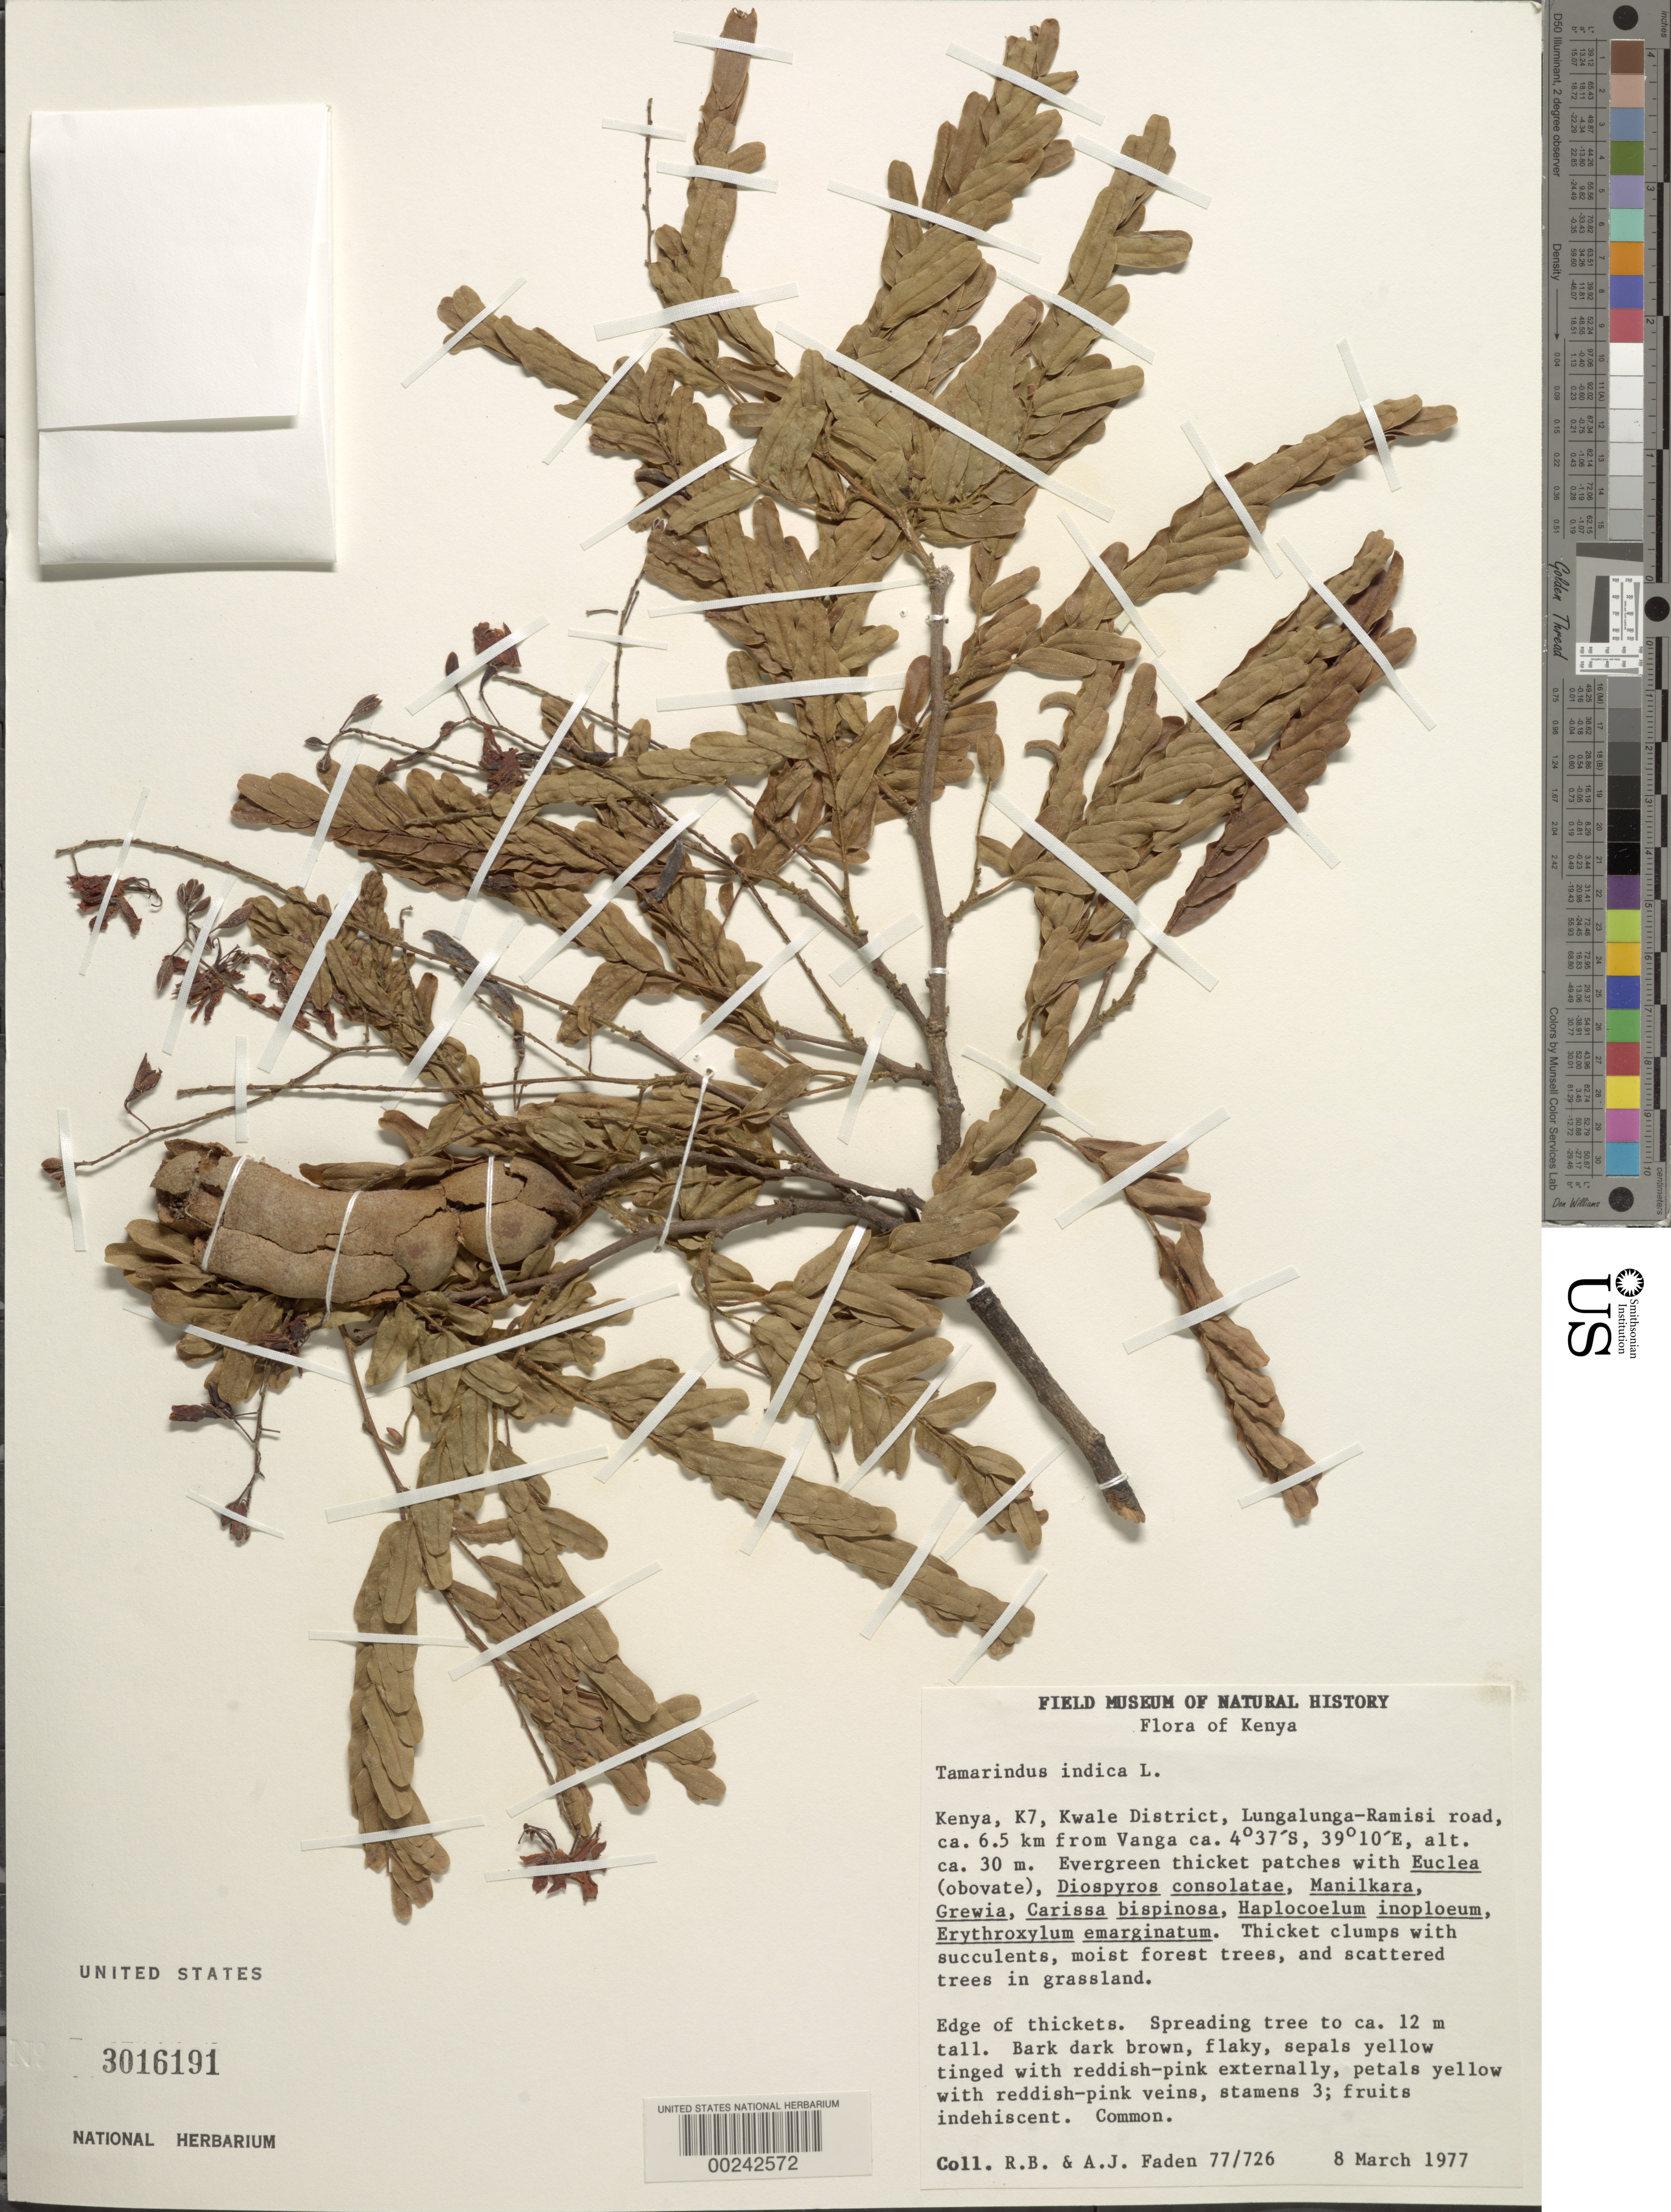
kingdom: Plantae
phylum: Tracheophyta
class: Magnoliopsida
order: Fabales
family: Fabaceae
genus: Tamarindus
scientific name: Tamarindus indica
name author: L.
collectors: R. B. Faden & A. J. Faden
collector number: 77/726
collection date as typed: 08 Mar 1977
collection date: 1977-03-08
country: Kenya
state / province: Kwale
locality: Lungalunga-ramisi road, ca 6.5 km from vanga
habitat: Edge of thickets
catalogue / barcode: US 3016191